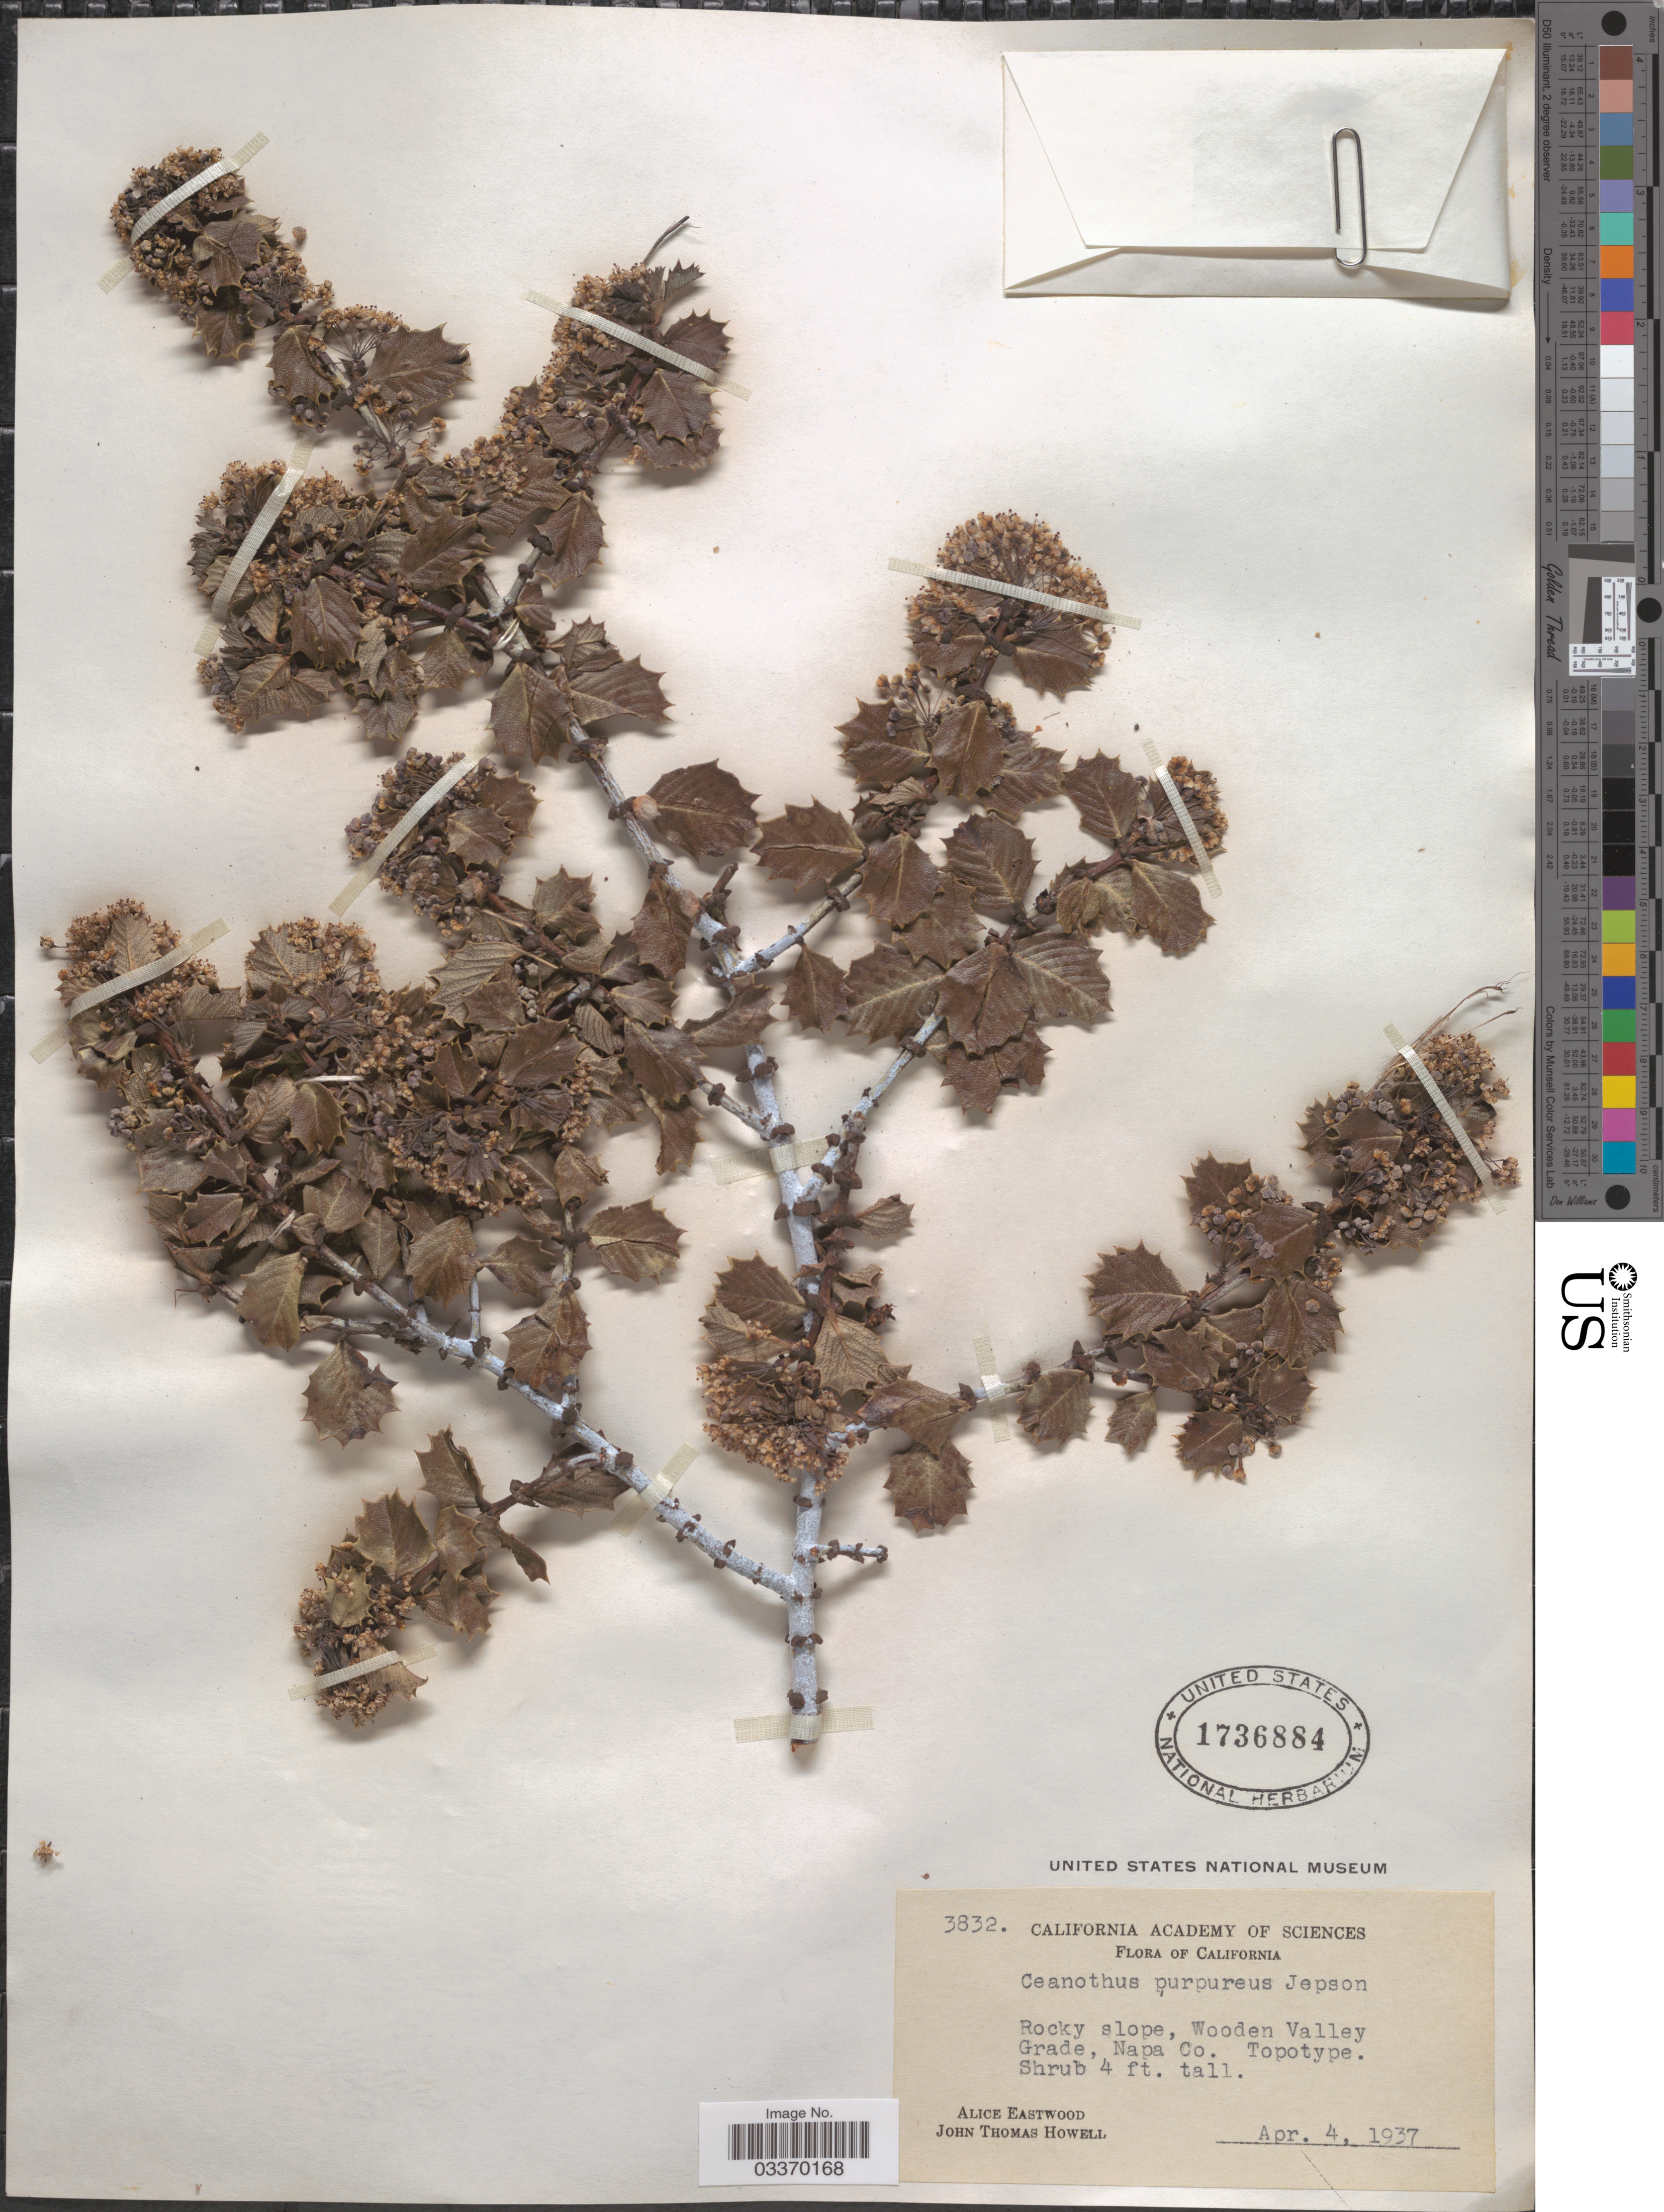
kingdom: Plantae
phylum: Tracheophyta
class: Magnoliopsida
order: Rosales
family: Rhamnaceae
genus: Ceanothus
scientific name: Ceanothus purpureus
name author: Jeps.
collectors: A. Eastwood & J. T. Howell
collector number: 3832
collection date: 1937-04-04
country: United States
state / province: California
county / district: Napa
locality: Wooden Valley Grade, Napa Co.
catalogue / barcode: US 1736884